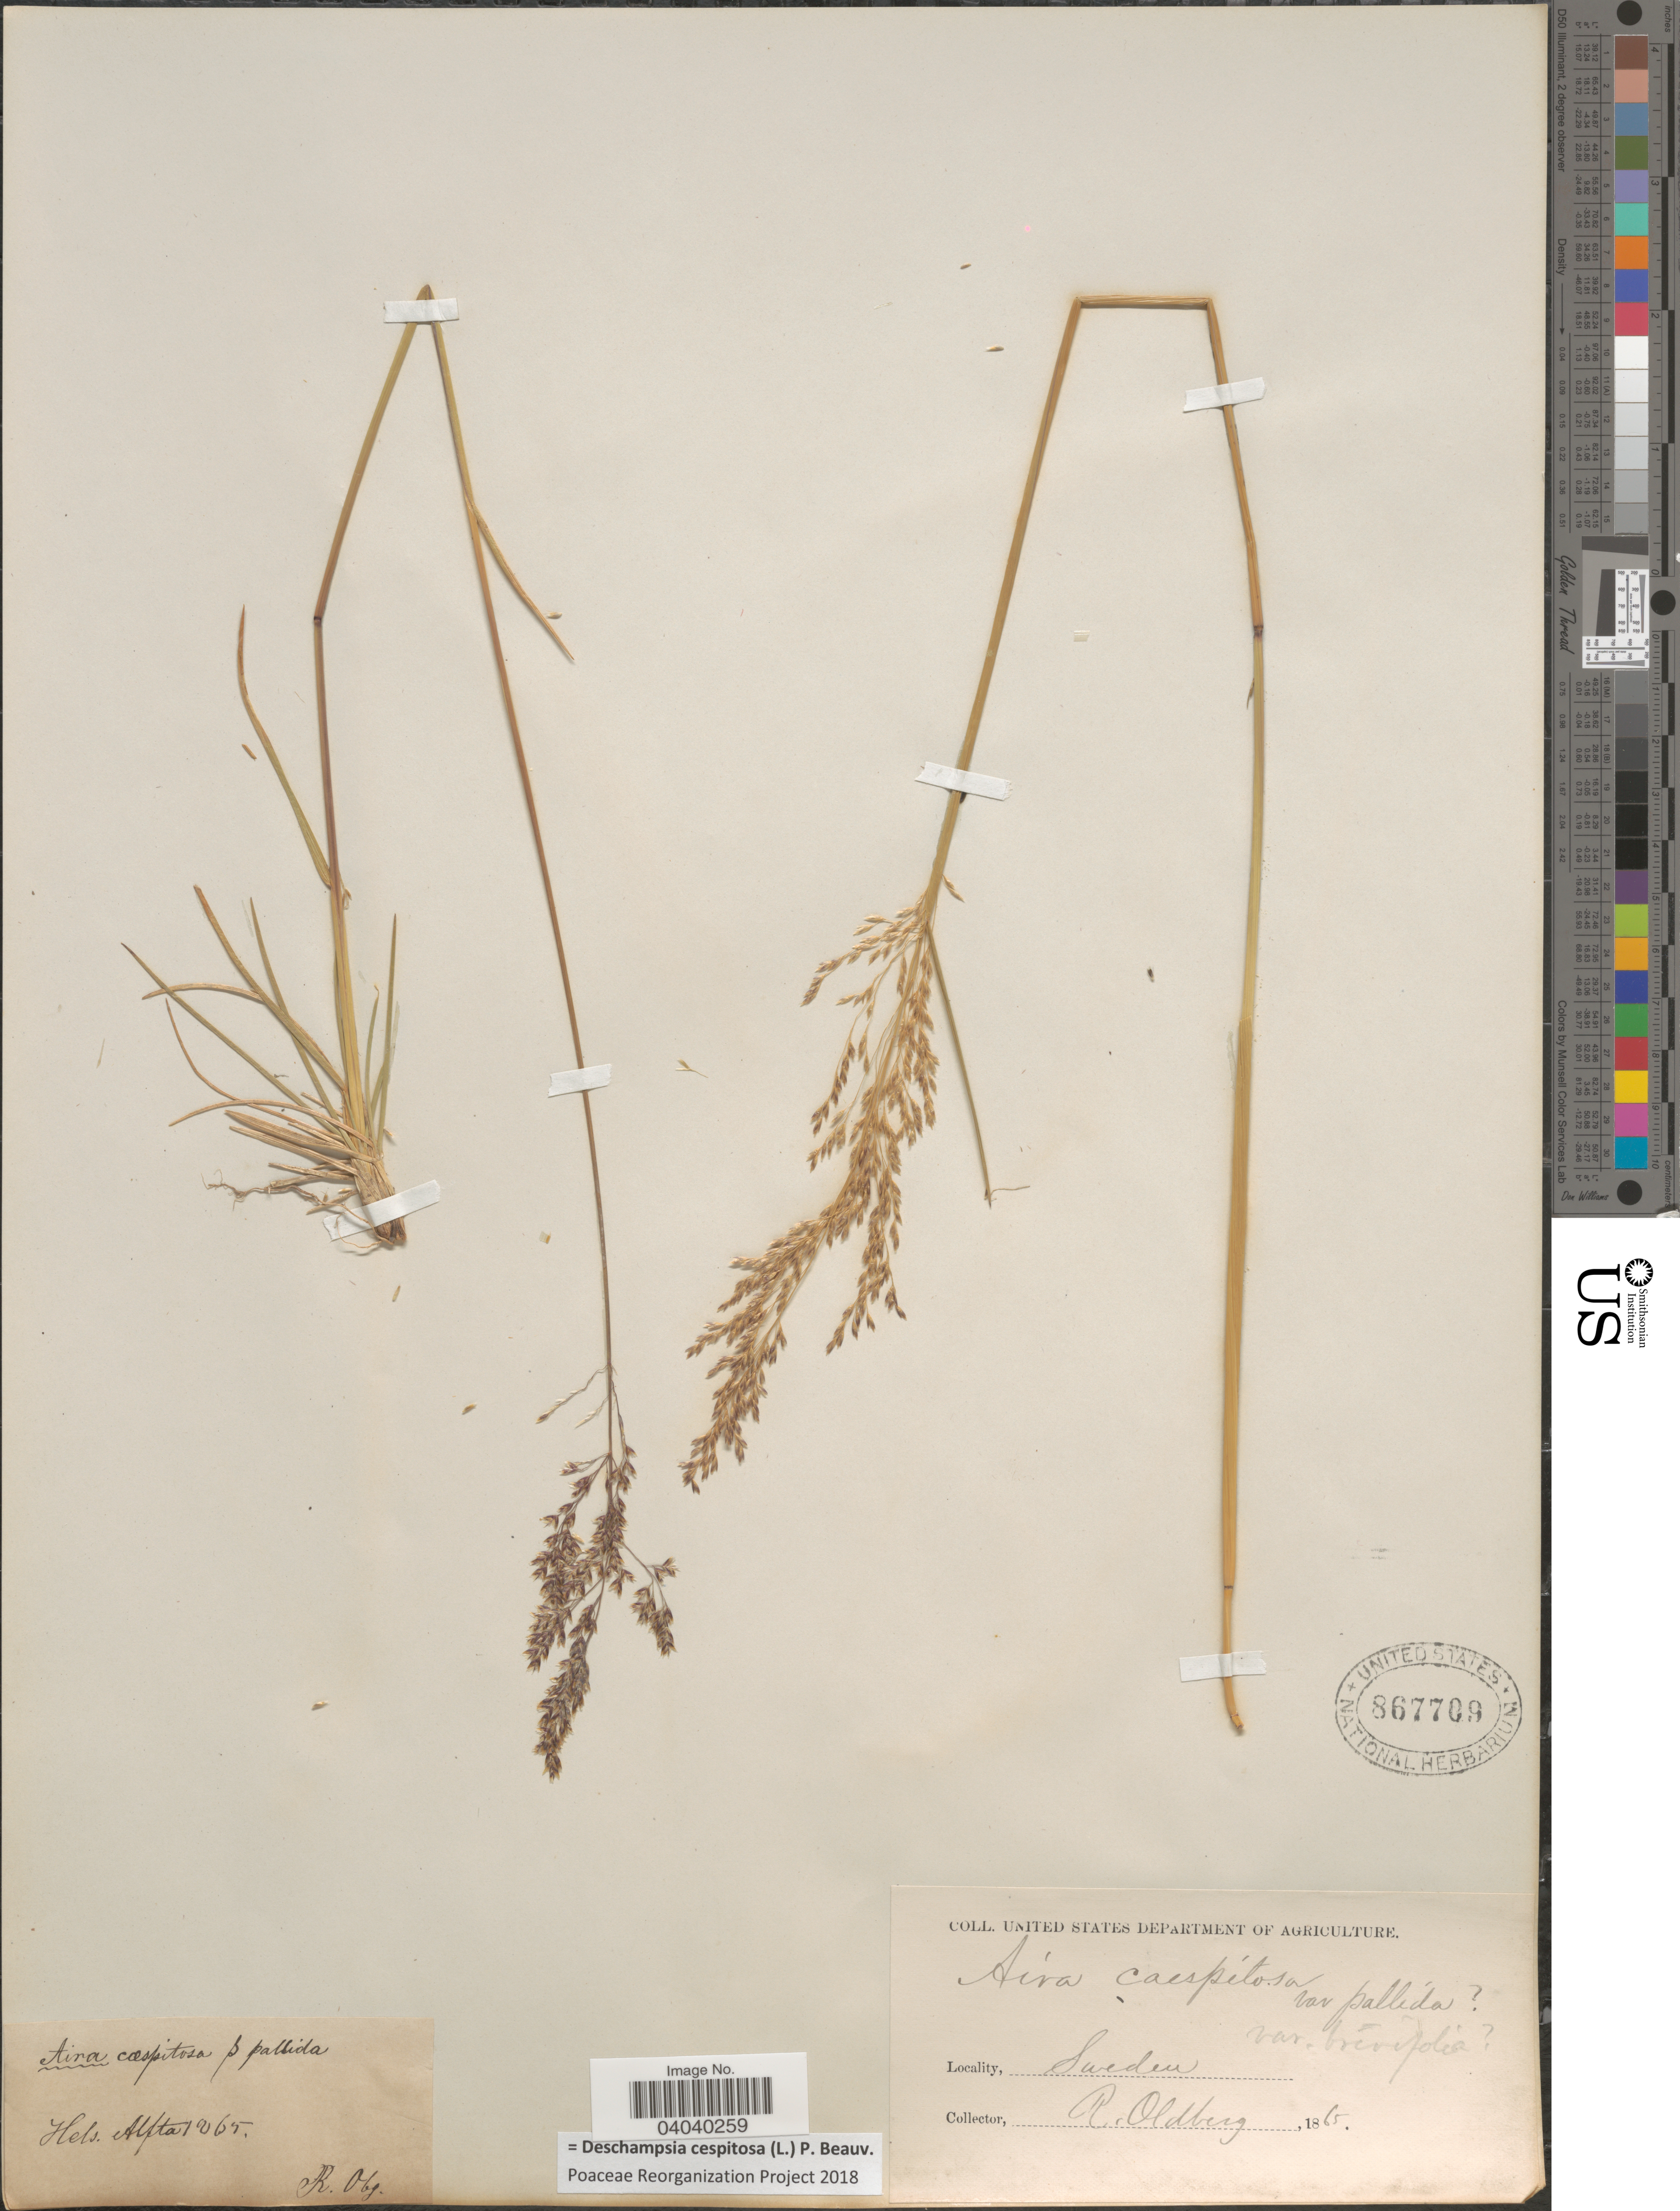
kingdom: Plantae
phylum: Tracheophyta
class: Liliopsida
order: Poales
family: Poaceae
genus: Deschampsia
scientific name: Deschampsia cespitosa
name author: (L.) P. Beauv.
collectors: R. Oldberg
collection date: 1865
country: Sweden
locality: Helv. Alfta.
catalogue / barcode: US 867709